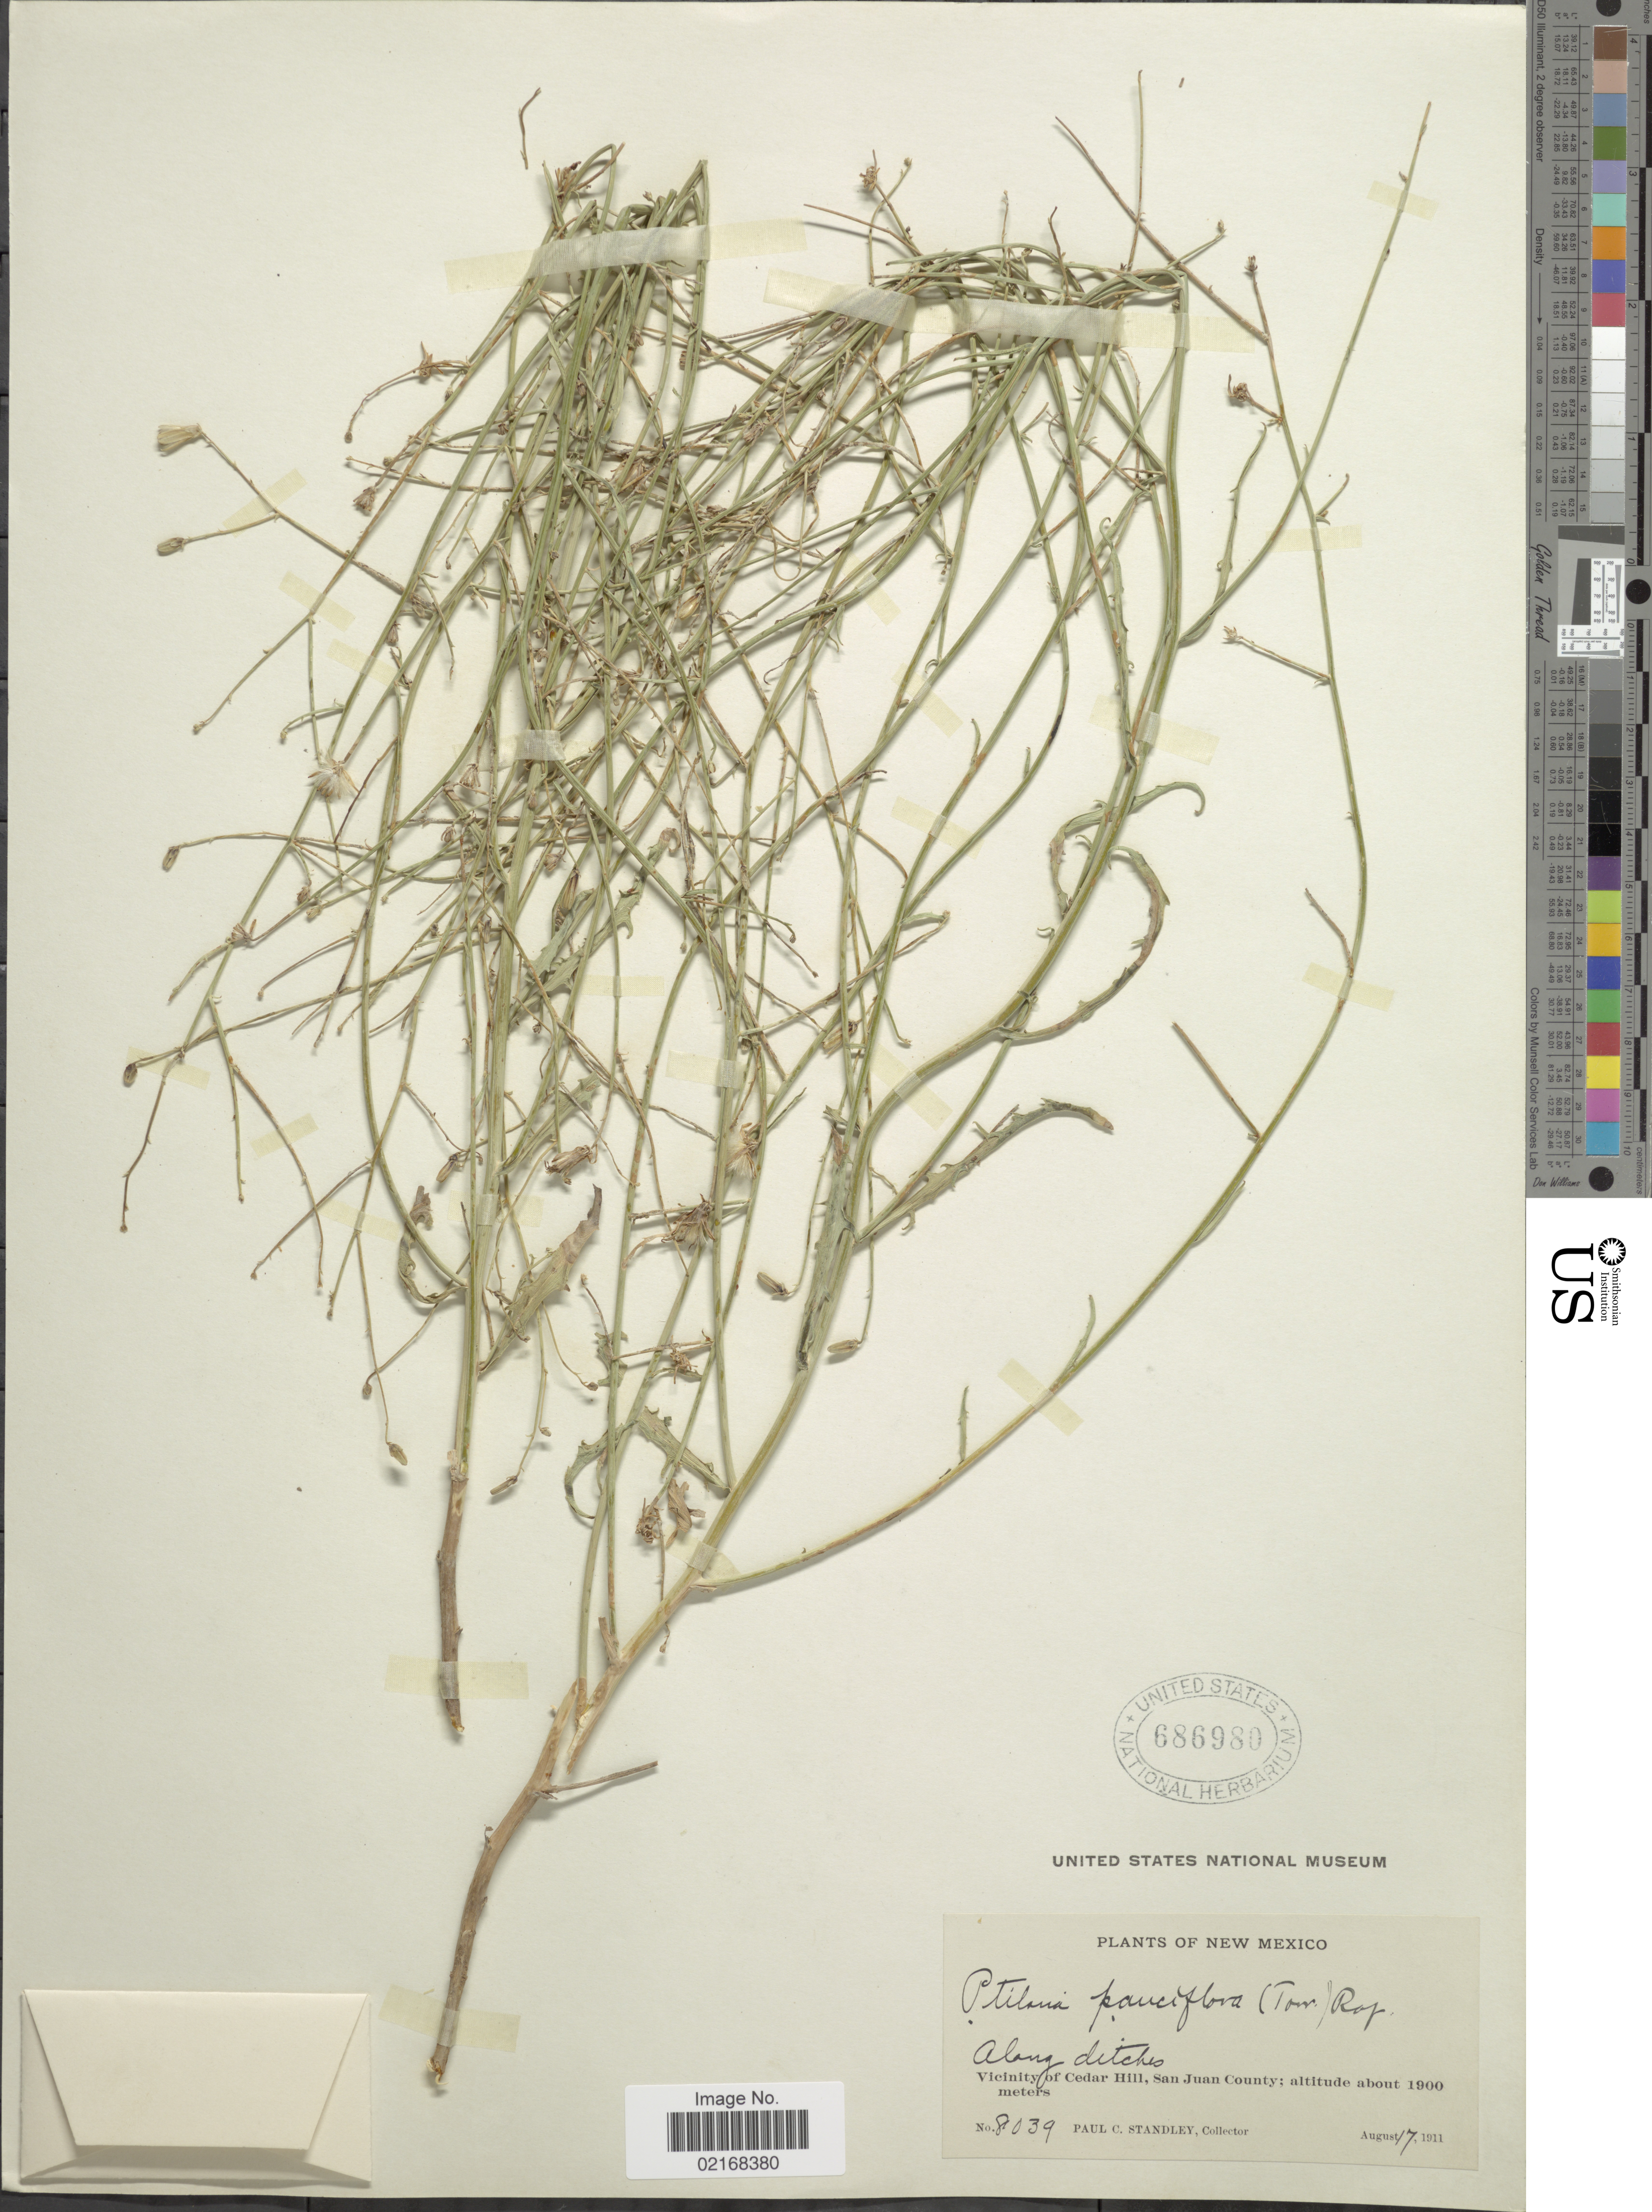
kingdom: Plantae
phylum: Tracheophyta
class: Magnoliopsida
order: Asterales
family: Asteraceae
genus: Stephanomeria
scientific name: Stephanomeria pauciflora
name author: (Torr.) A. Nelson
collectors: P. C. Standley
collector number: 8039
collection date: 1911-08-17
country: United States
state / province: New Mexico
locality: Along ditches. Vicinity of Cedar Hill, San Juan County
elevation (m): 1900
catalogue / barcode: US 686980